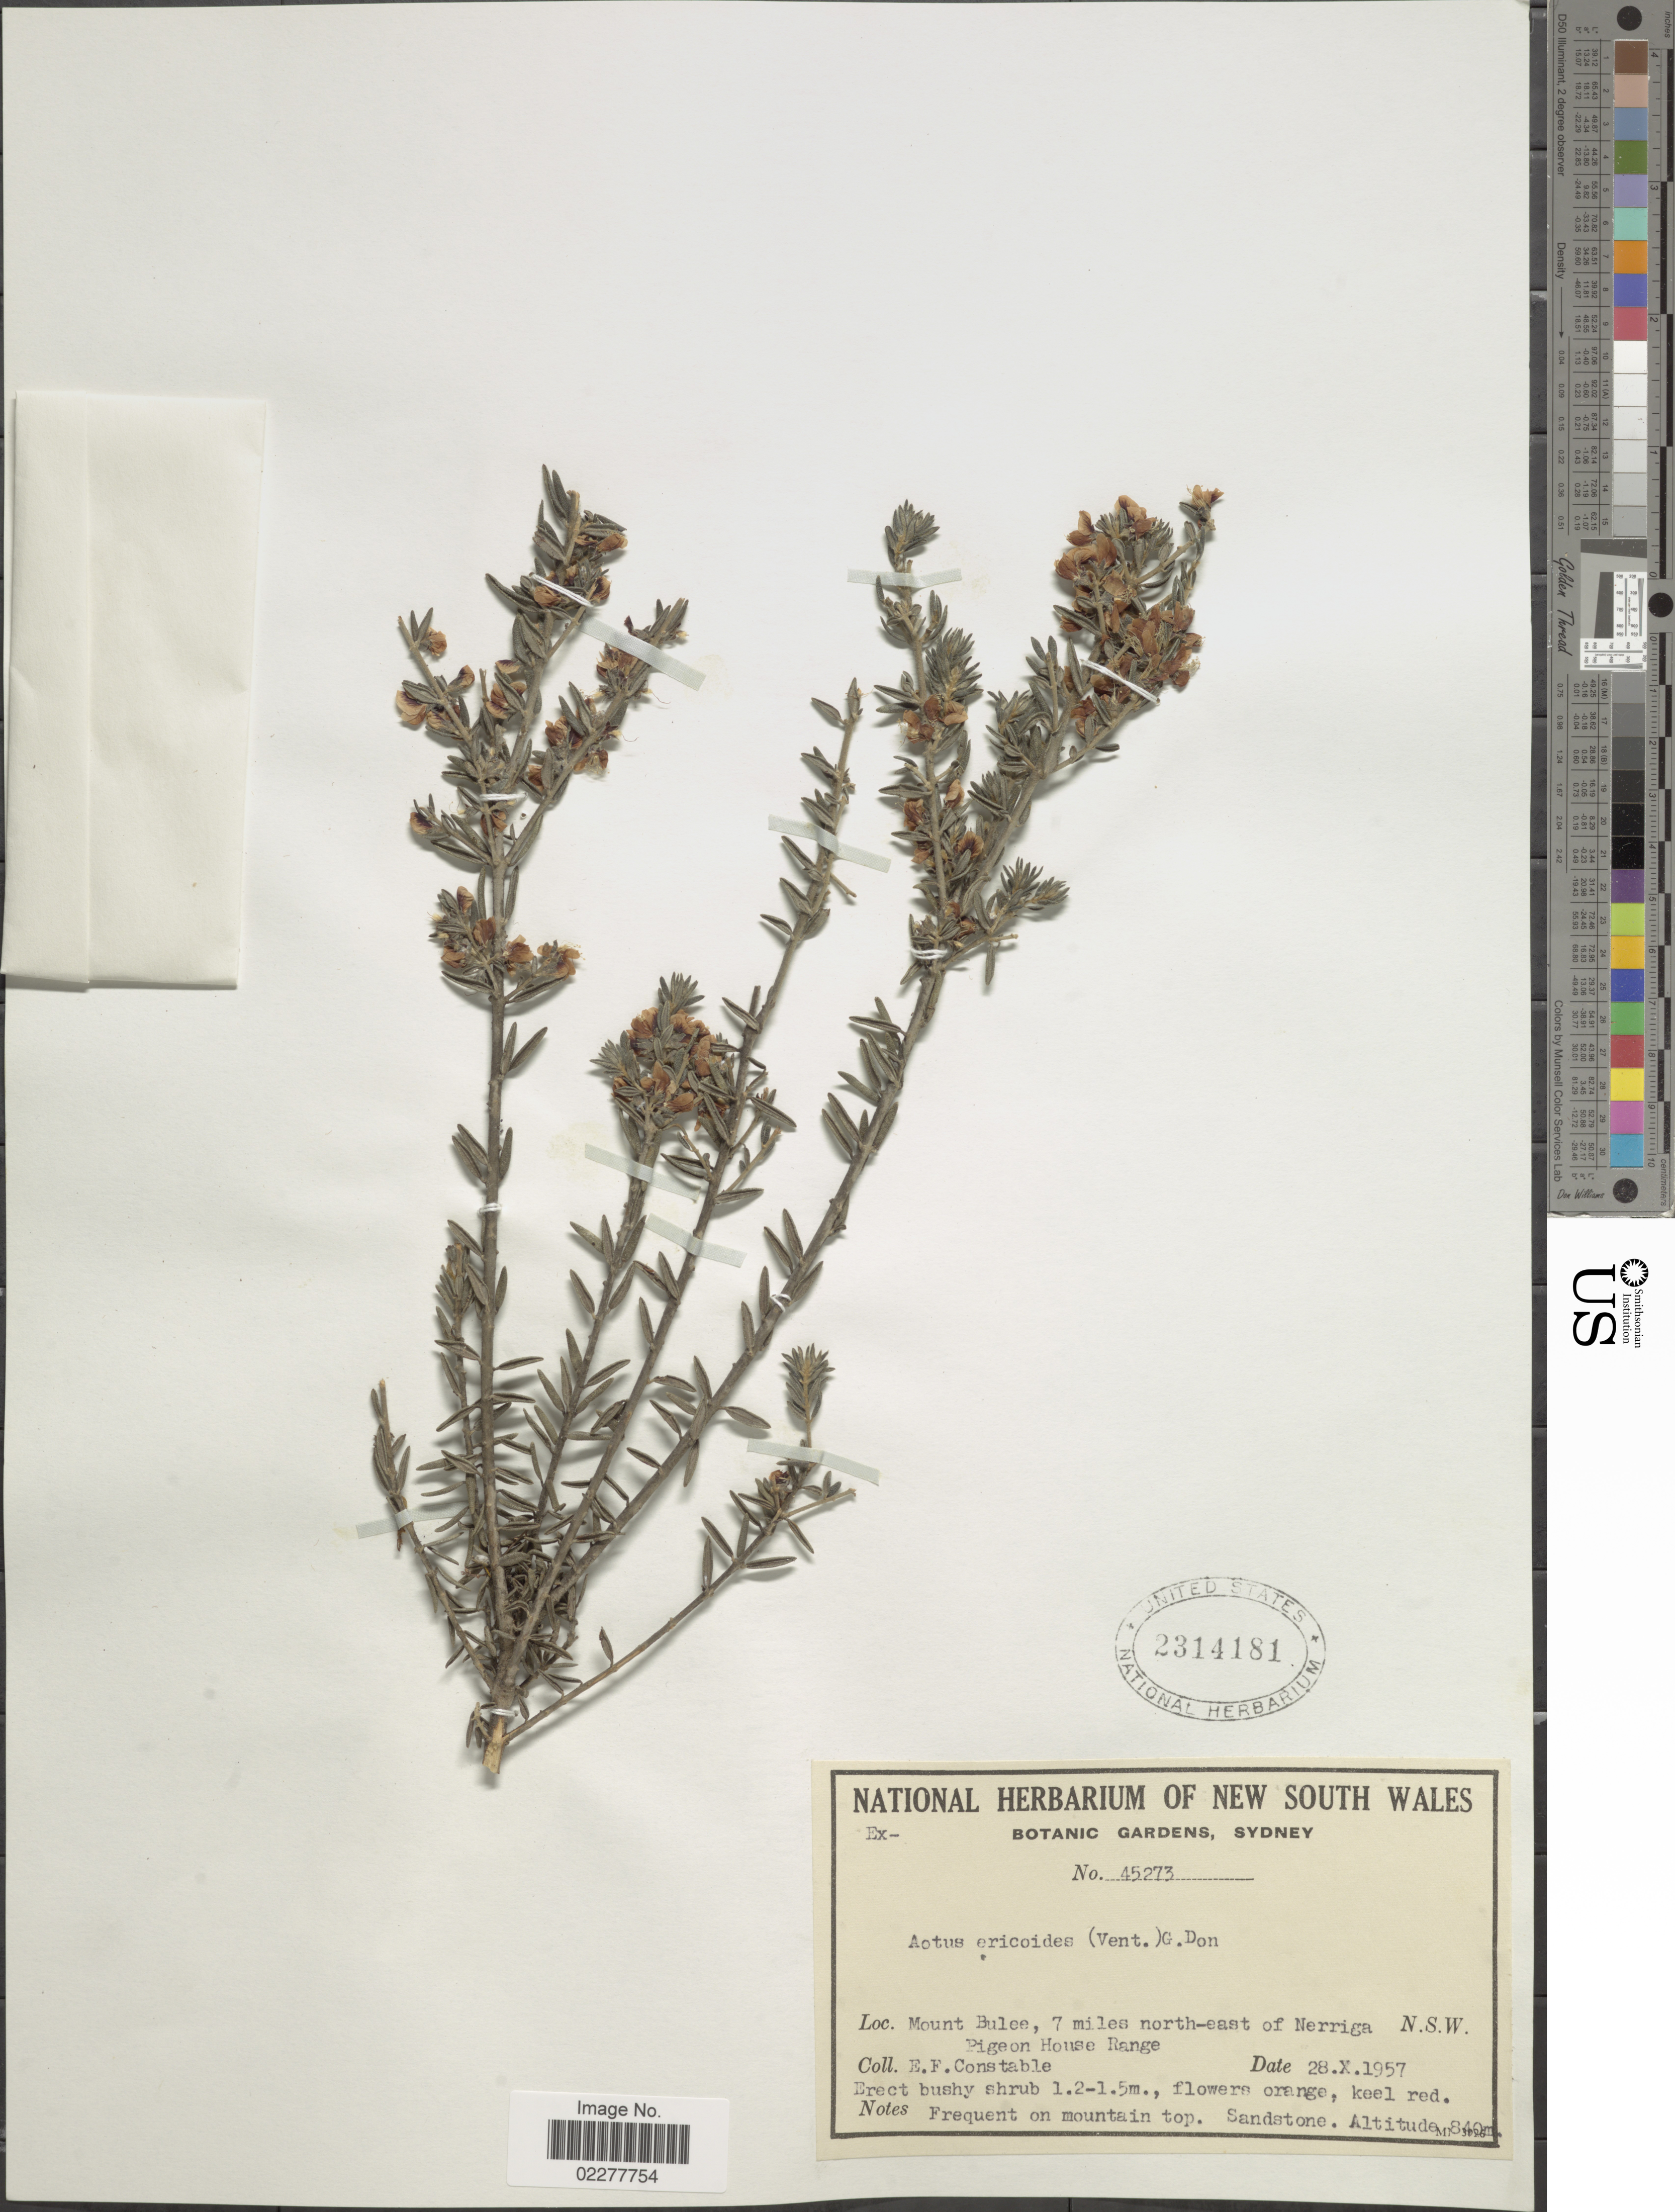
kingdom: Plantae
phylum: Tracheophyta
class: Magnoliopsida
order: Fabales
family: Fabaceae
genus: Aotus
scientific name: Aotus ericoides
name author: (Vent.) G. Don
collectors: E. F. Constable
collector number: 45273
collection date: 1957-10-28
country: Australia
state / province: New South Wales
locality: Mount Bulee, 7 miels north-east of Nerriga Pigeon House Range. N.S.W.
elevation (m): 840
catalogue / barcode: US 2314181